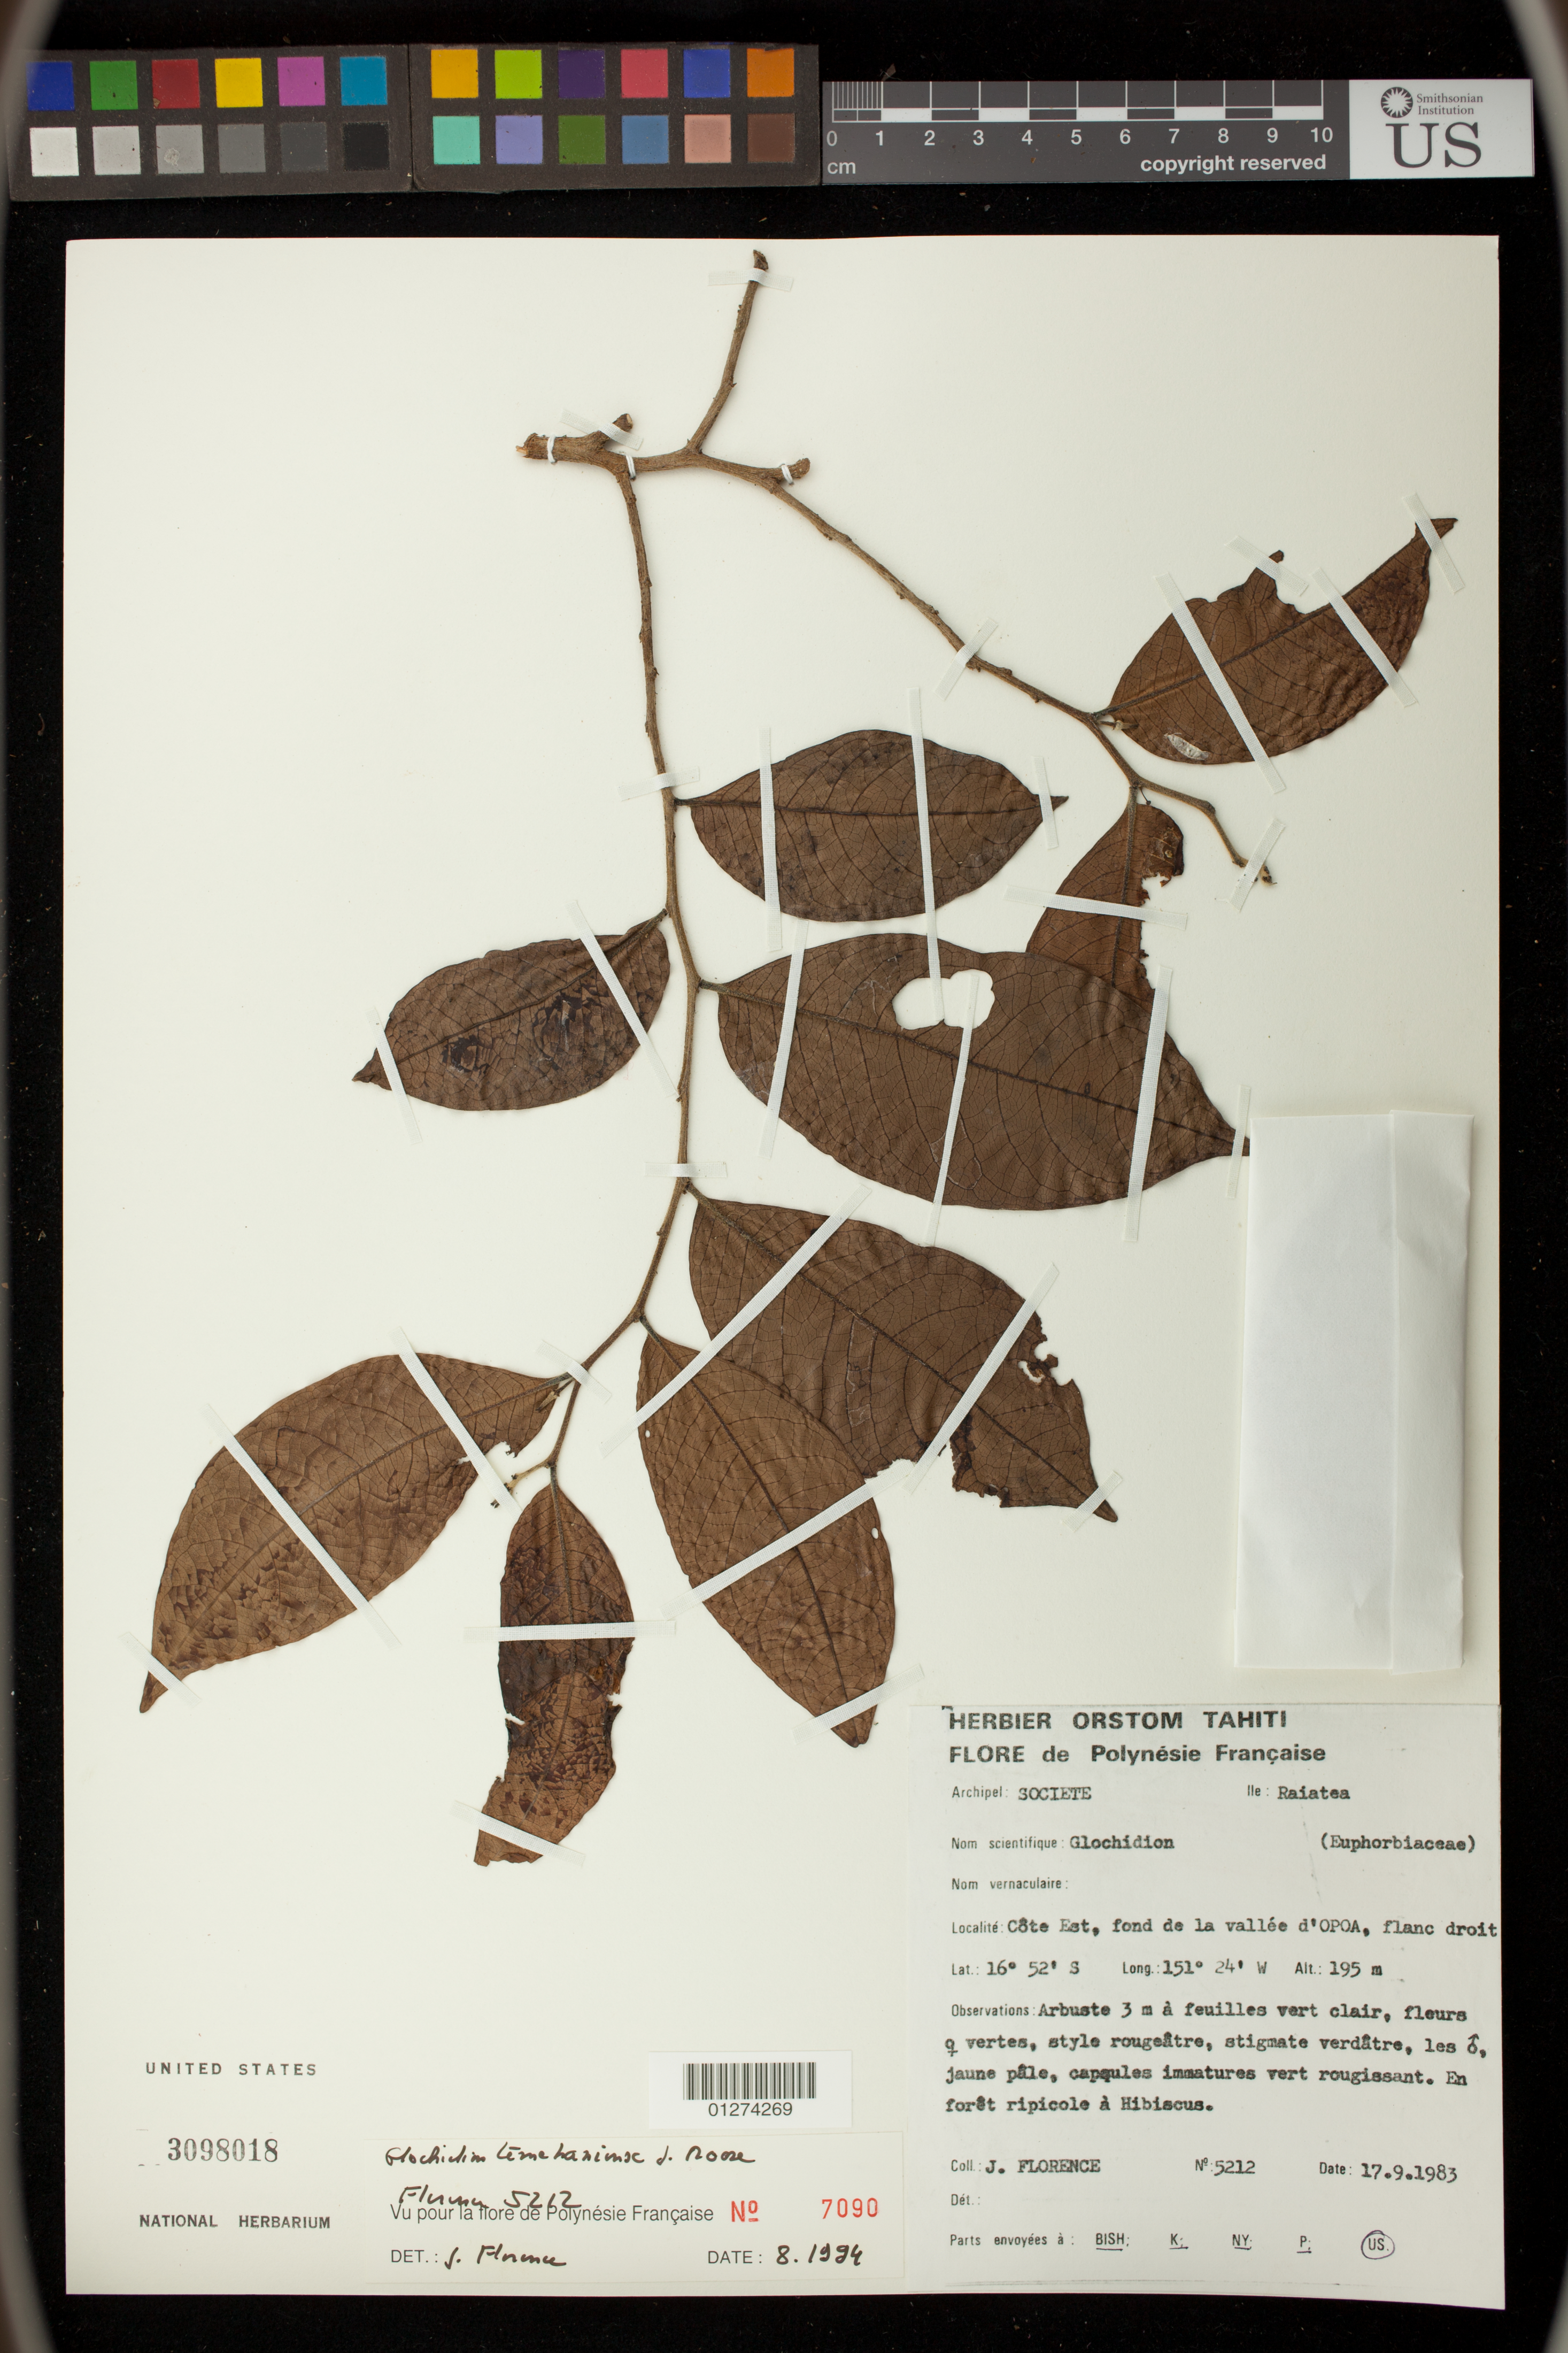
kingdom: Plantae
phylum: Tracheophyta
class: Magnoliopsida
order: Malpighiales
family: Phyllanthaceae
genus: Phyllanthus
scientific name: Phyllanthus temehaniensis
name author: (J.W. Moore) W.L. Wagner & Lorence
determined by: Wagner, W. L., (BOT), Smithsonian Institution - National Museum of Natural History (UNITED STATES)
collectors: J. Florence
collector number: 5212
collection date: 1983-09-17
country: French Polynesia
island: Raiatea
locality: Society Islands: Raiatea Island. Cote Est, fond de la vallee d'OPOA, flanc droit.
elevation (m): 195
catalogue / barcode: US 3098018